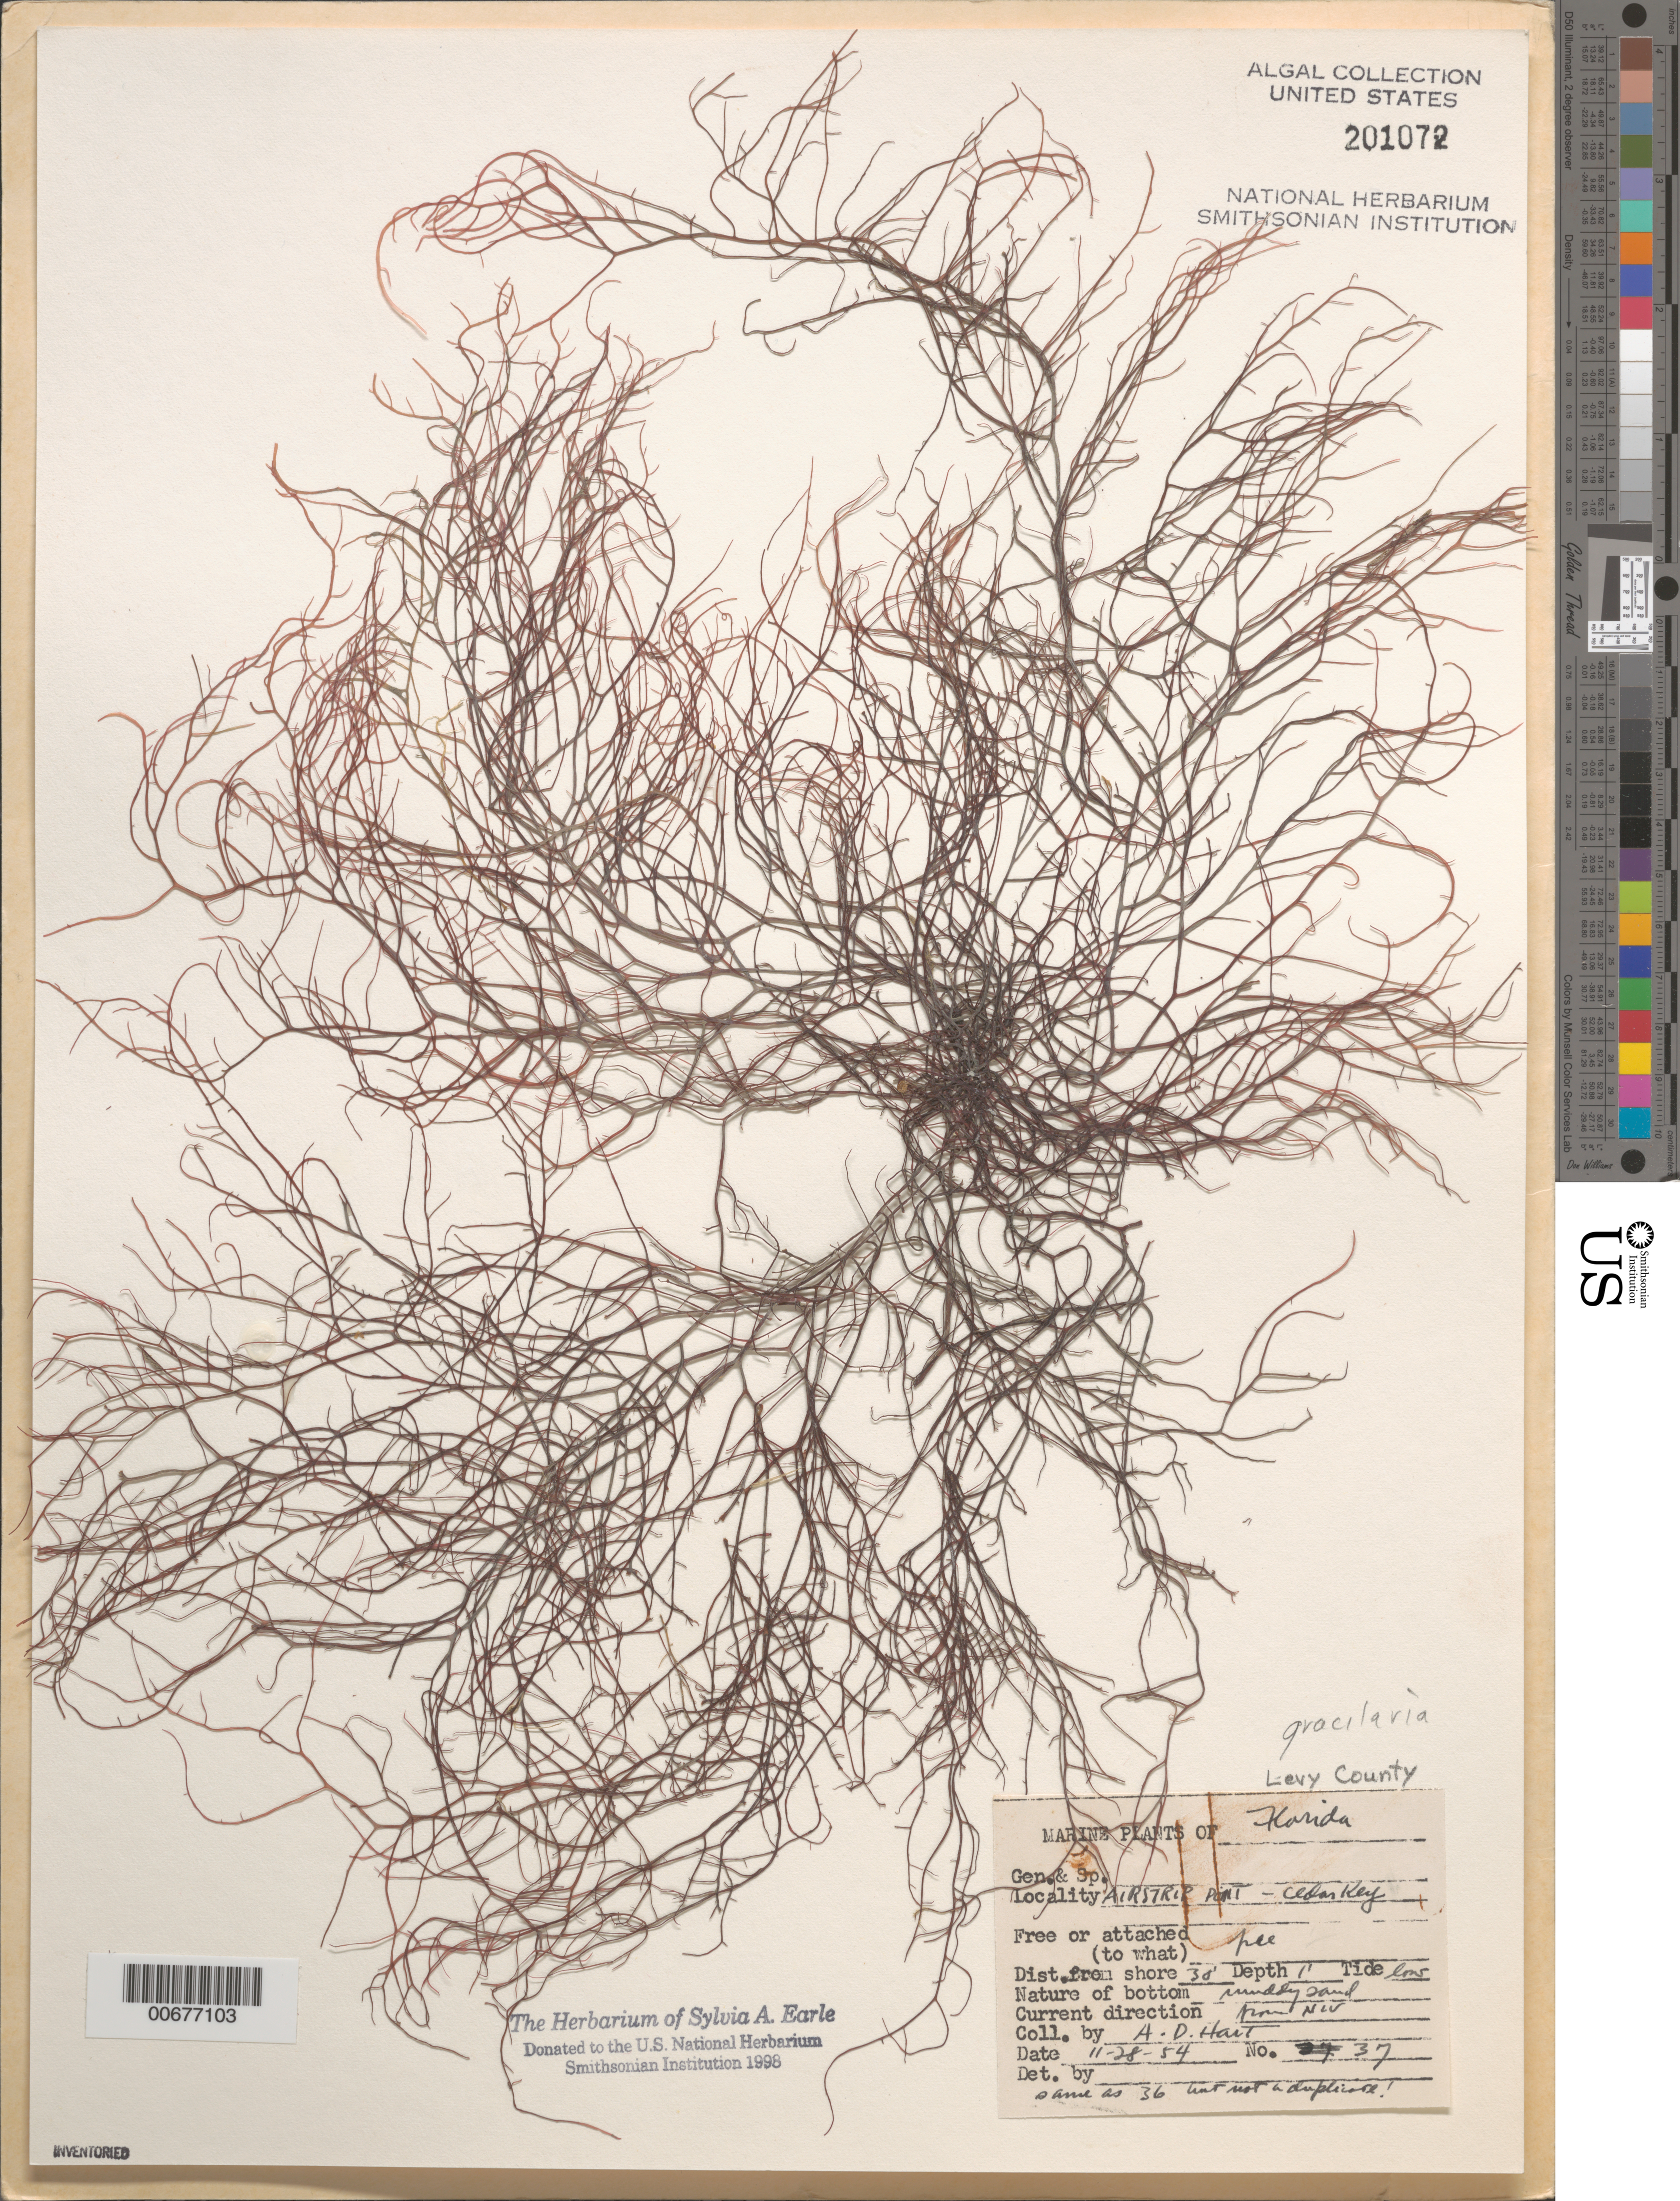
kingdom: Plantae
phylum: Rhodophyta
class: Florideophyceae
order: Gracilariales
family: Gracilariaceae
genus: Gracilaria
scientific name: Gracilaria sp.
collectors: A. D. Hart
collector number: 37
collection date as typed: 28 Nov 1954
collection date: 1954-11-28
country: United States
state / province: Florida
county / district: Levy County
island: Way Key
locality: Air Strip Point, Cedar Key (town)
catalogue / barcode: US 201072